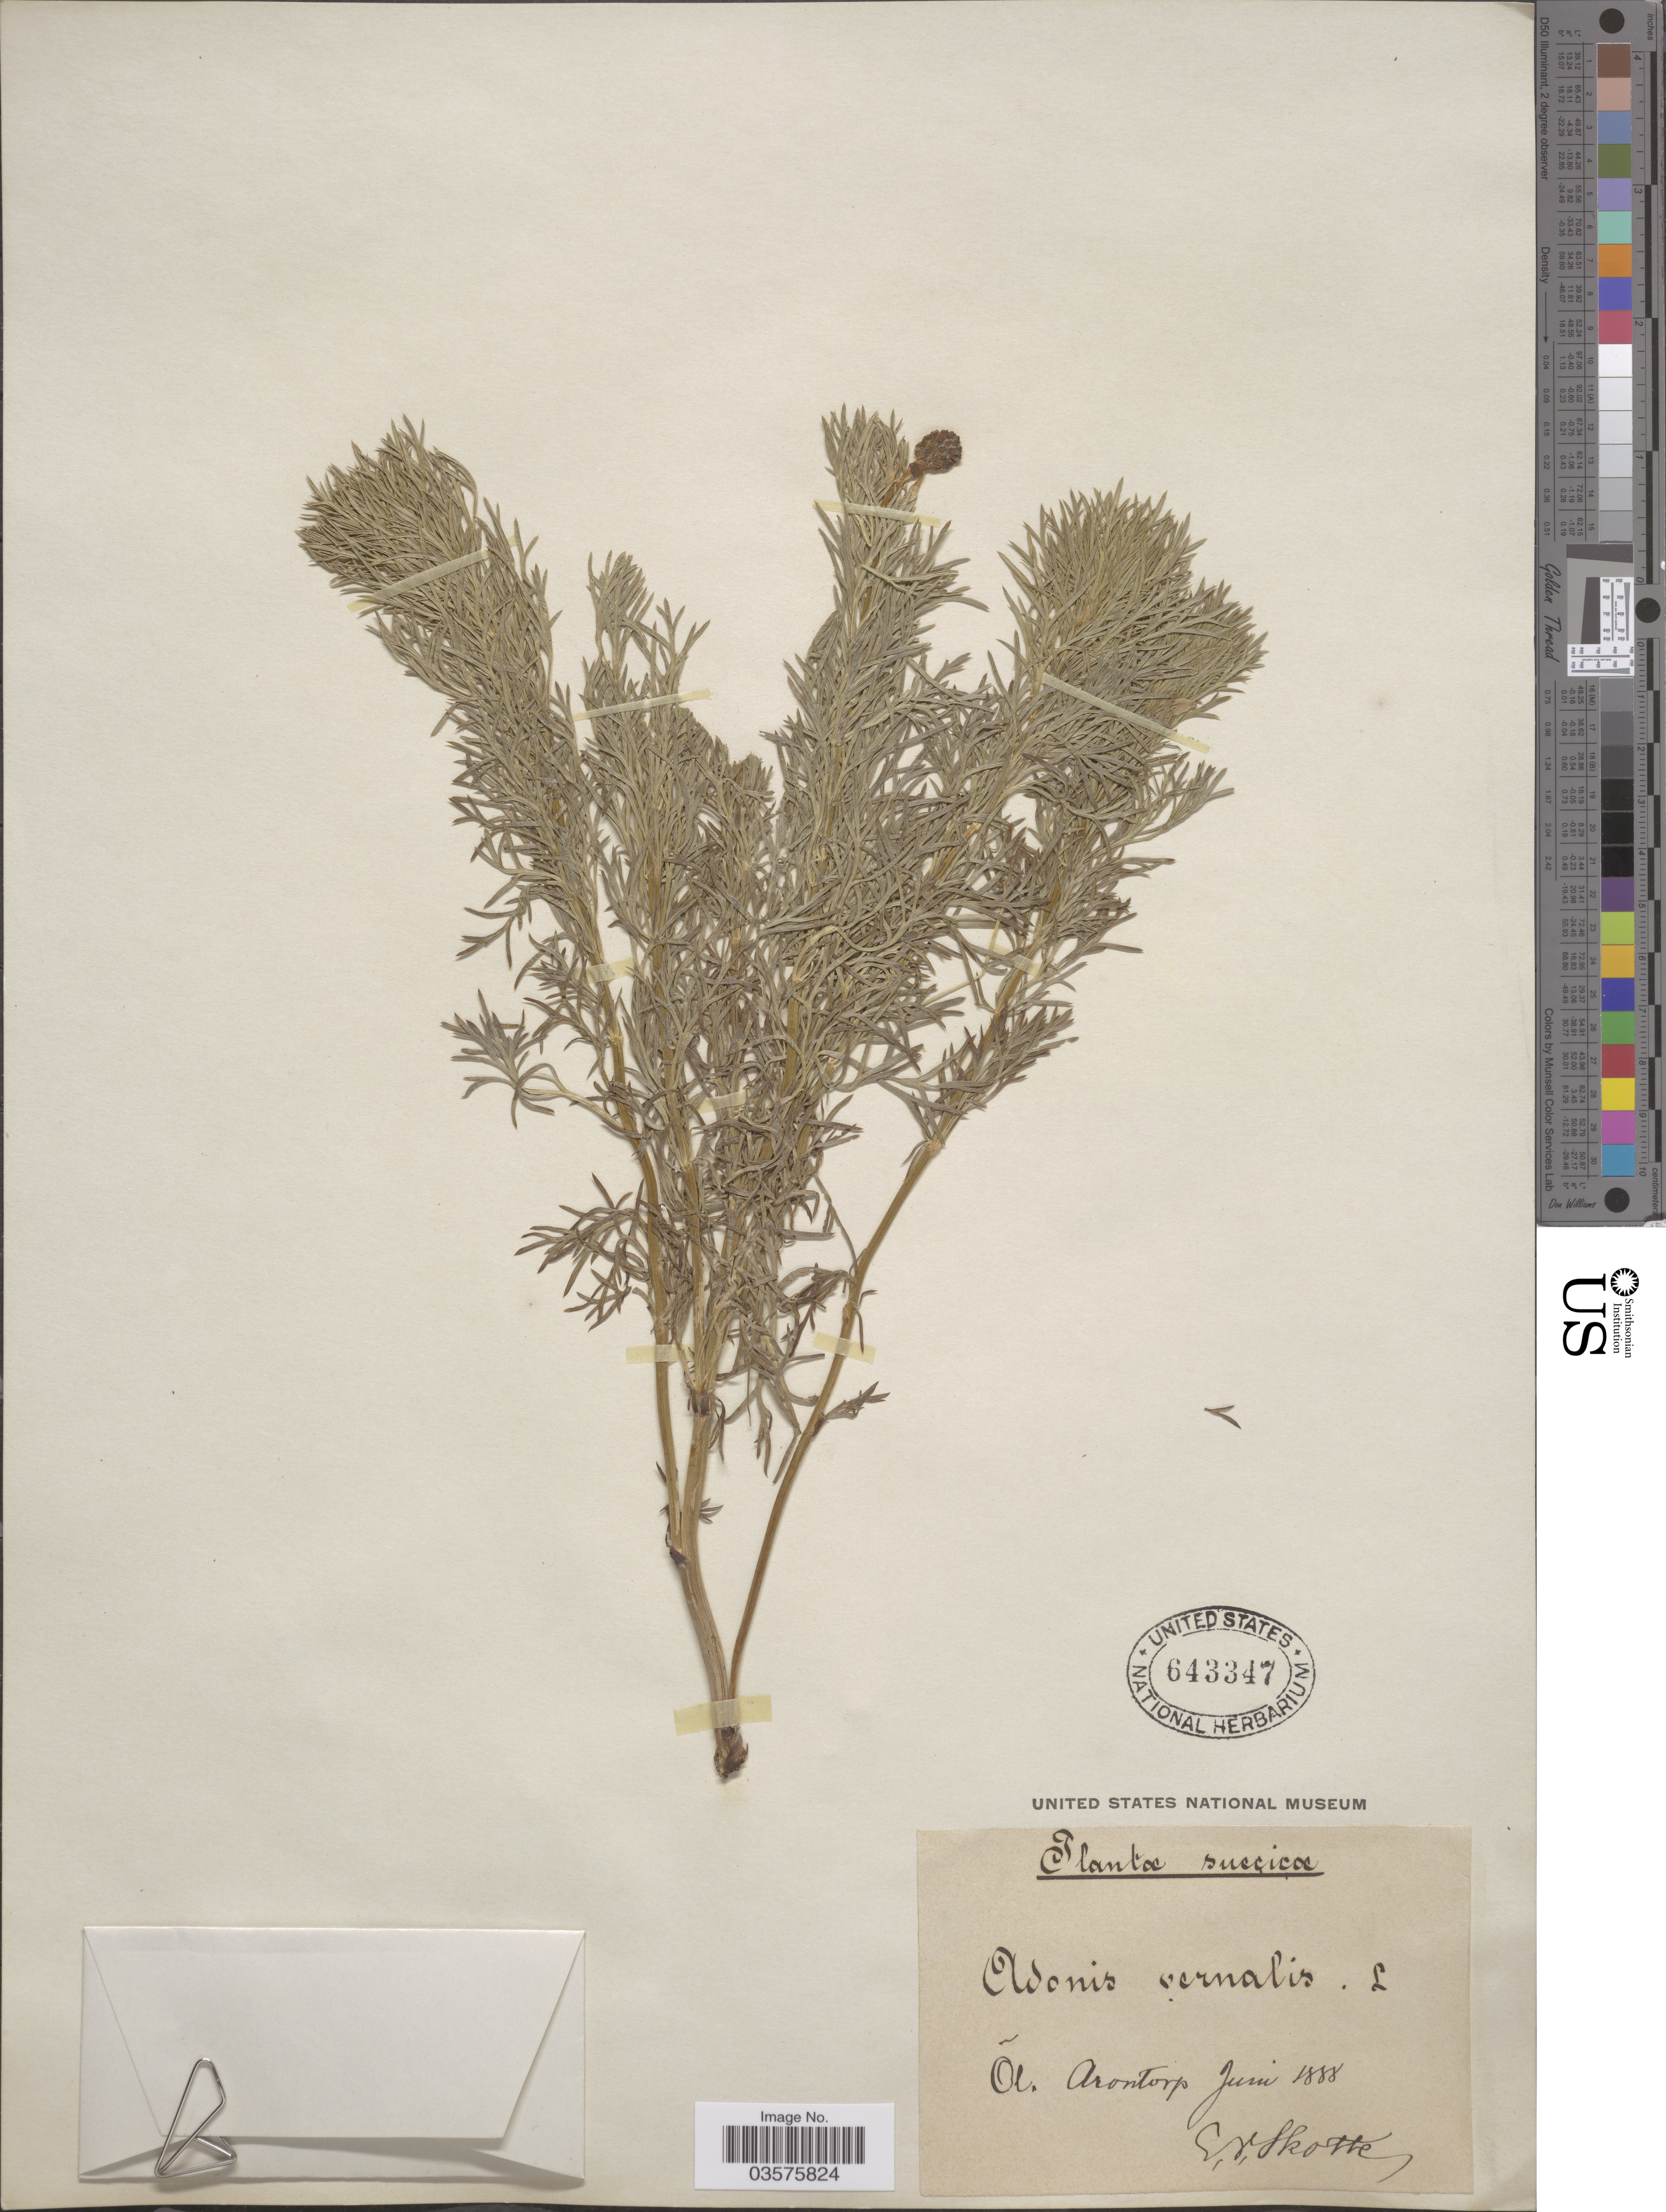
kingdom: Plantae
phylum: Tracheophyta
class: Magnoliopsida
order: Ranunculales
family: Ranunculaceae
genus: Adonis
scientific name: Adonis vernalis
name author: L.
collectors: E. Skotte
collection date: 1888-06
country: Sweden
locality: Suecicæ. Ol. Arontorp.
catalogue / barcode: US 643347